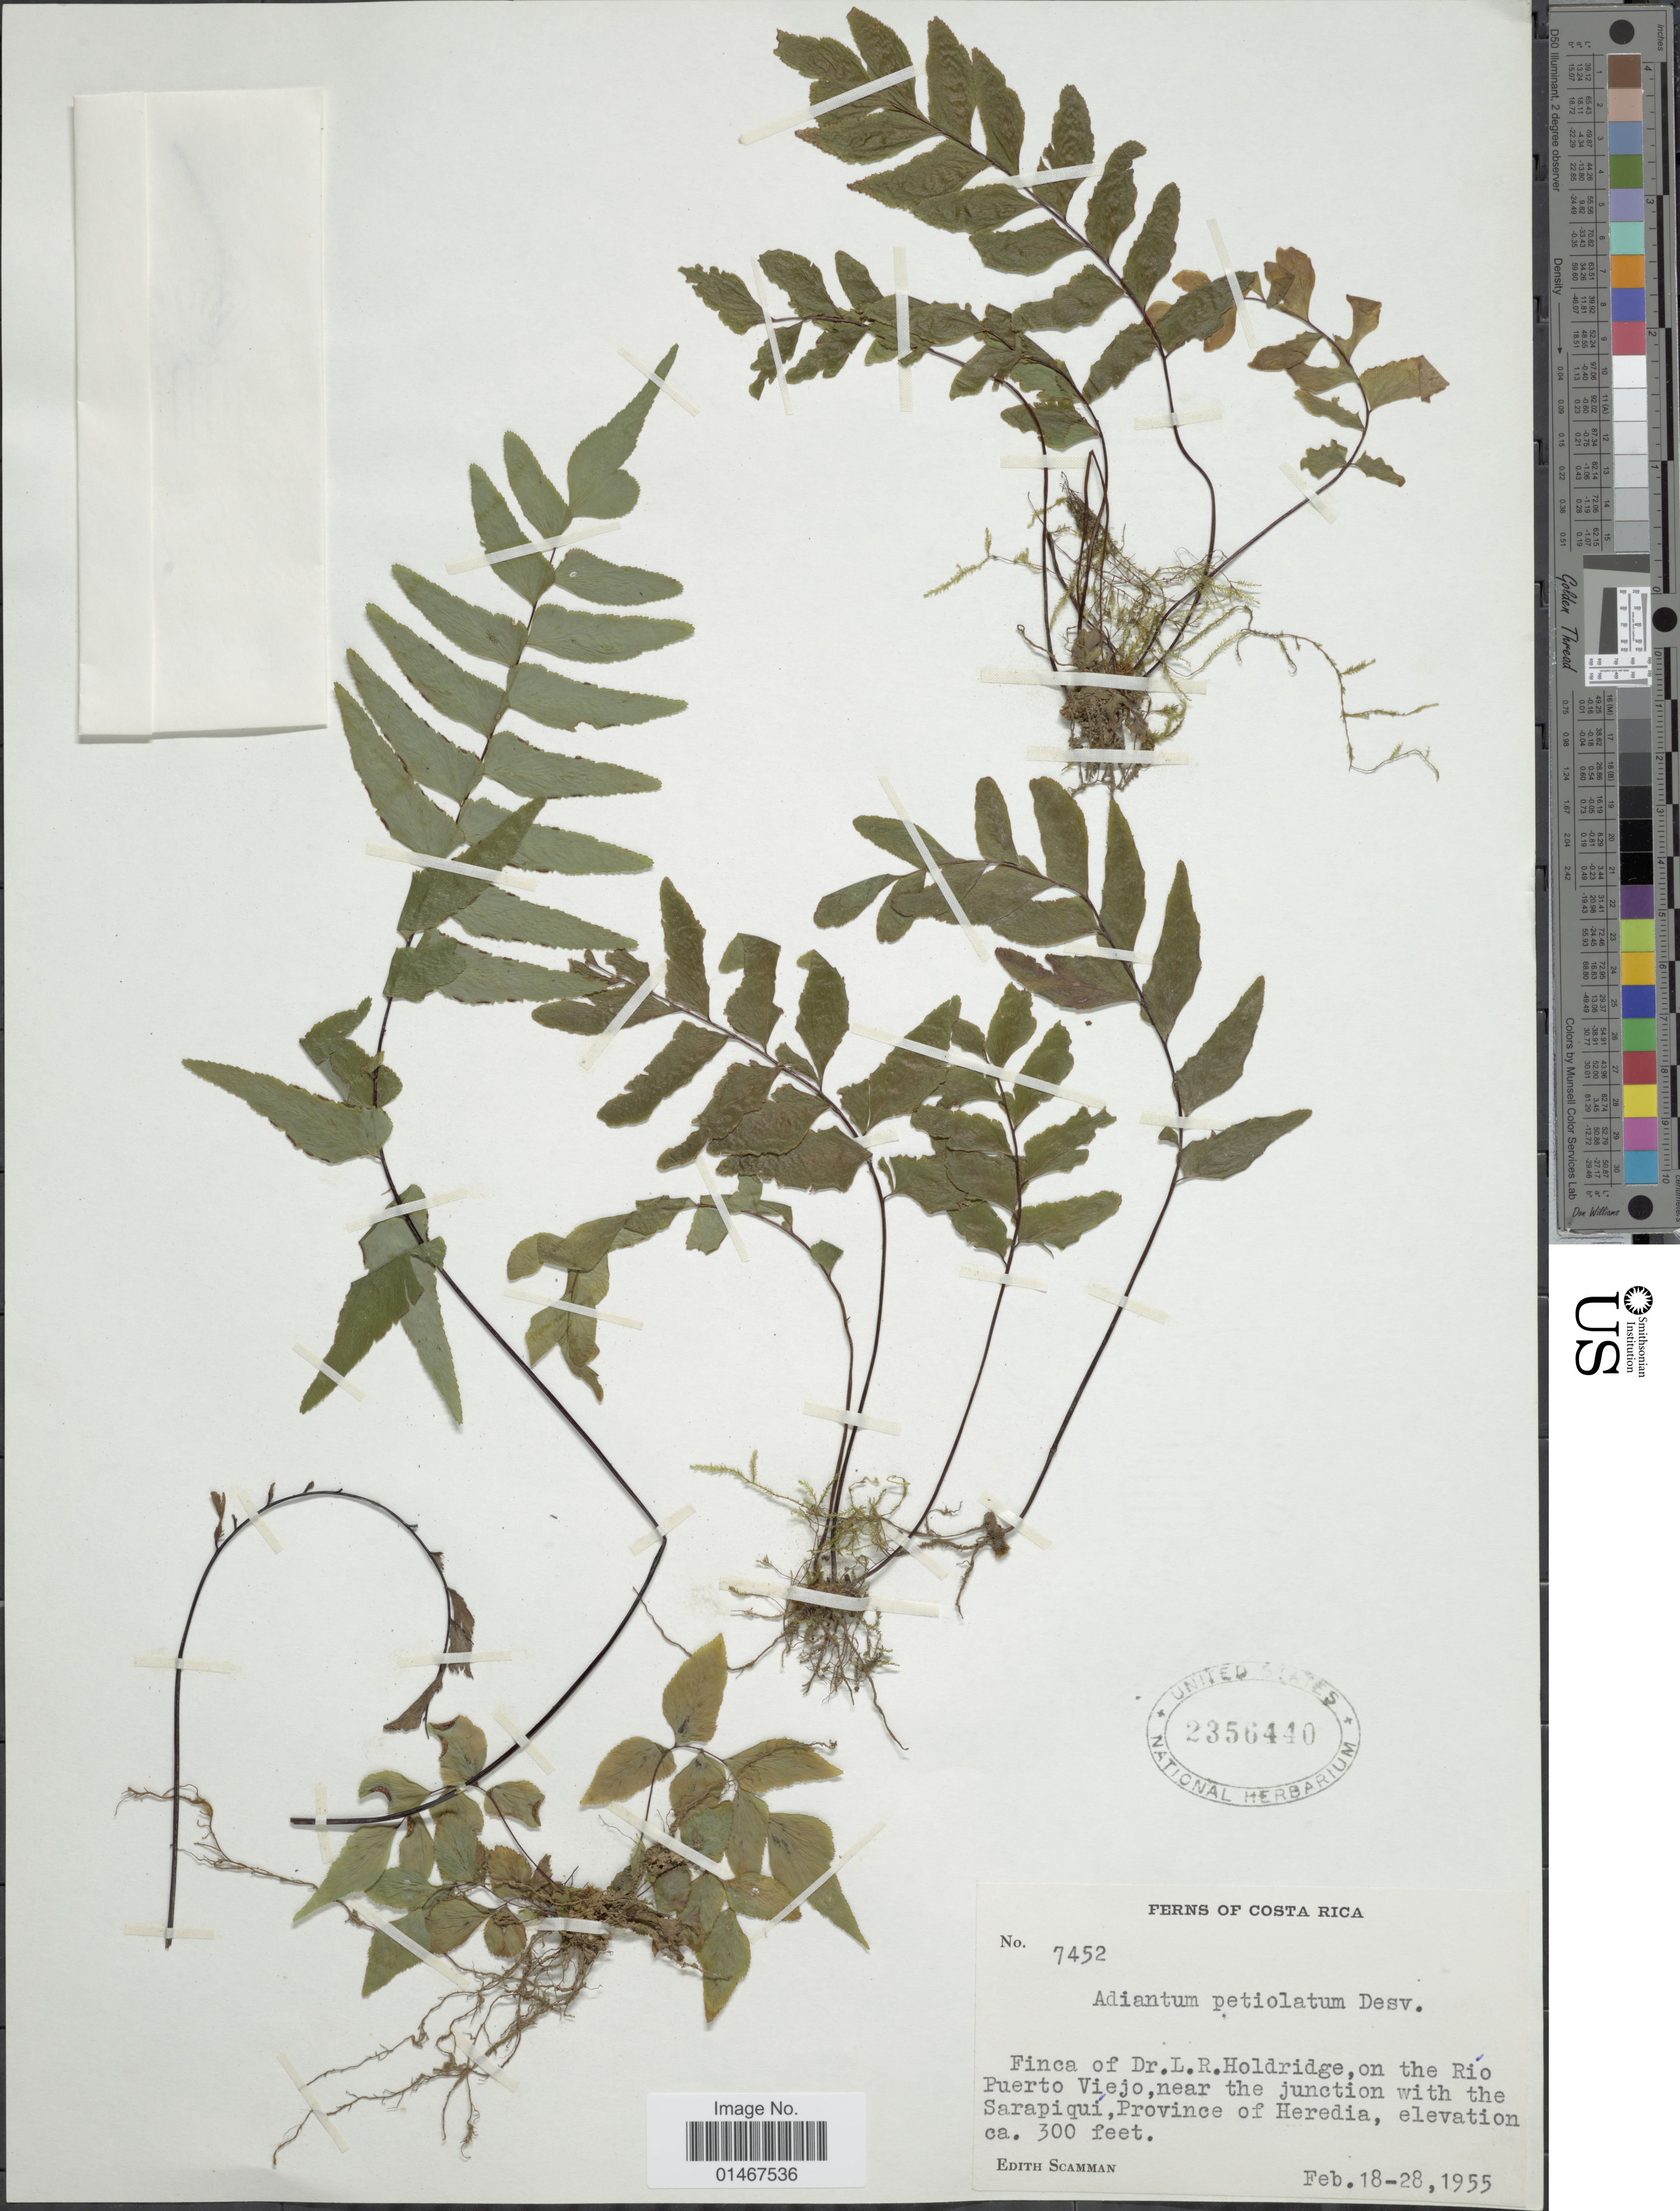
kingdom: Plantae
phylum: Tracheophyta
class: Polypodiopsida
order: Polypodiales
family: Pteridaceae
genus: Adiantum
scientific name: Adiantum petiolatum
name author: Desv.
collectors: E. Scamman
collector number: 7452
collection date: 1955-02-18/1955-02-28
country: Costa Rica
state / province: Heredia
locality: Finca of Dr. L.R. Holdridge, on the Rio Puerto Viejo, near the junction with the Sarapiqui, Province of Heredia.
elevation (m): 91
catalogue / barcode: US 2356440